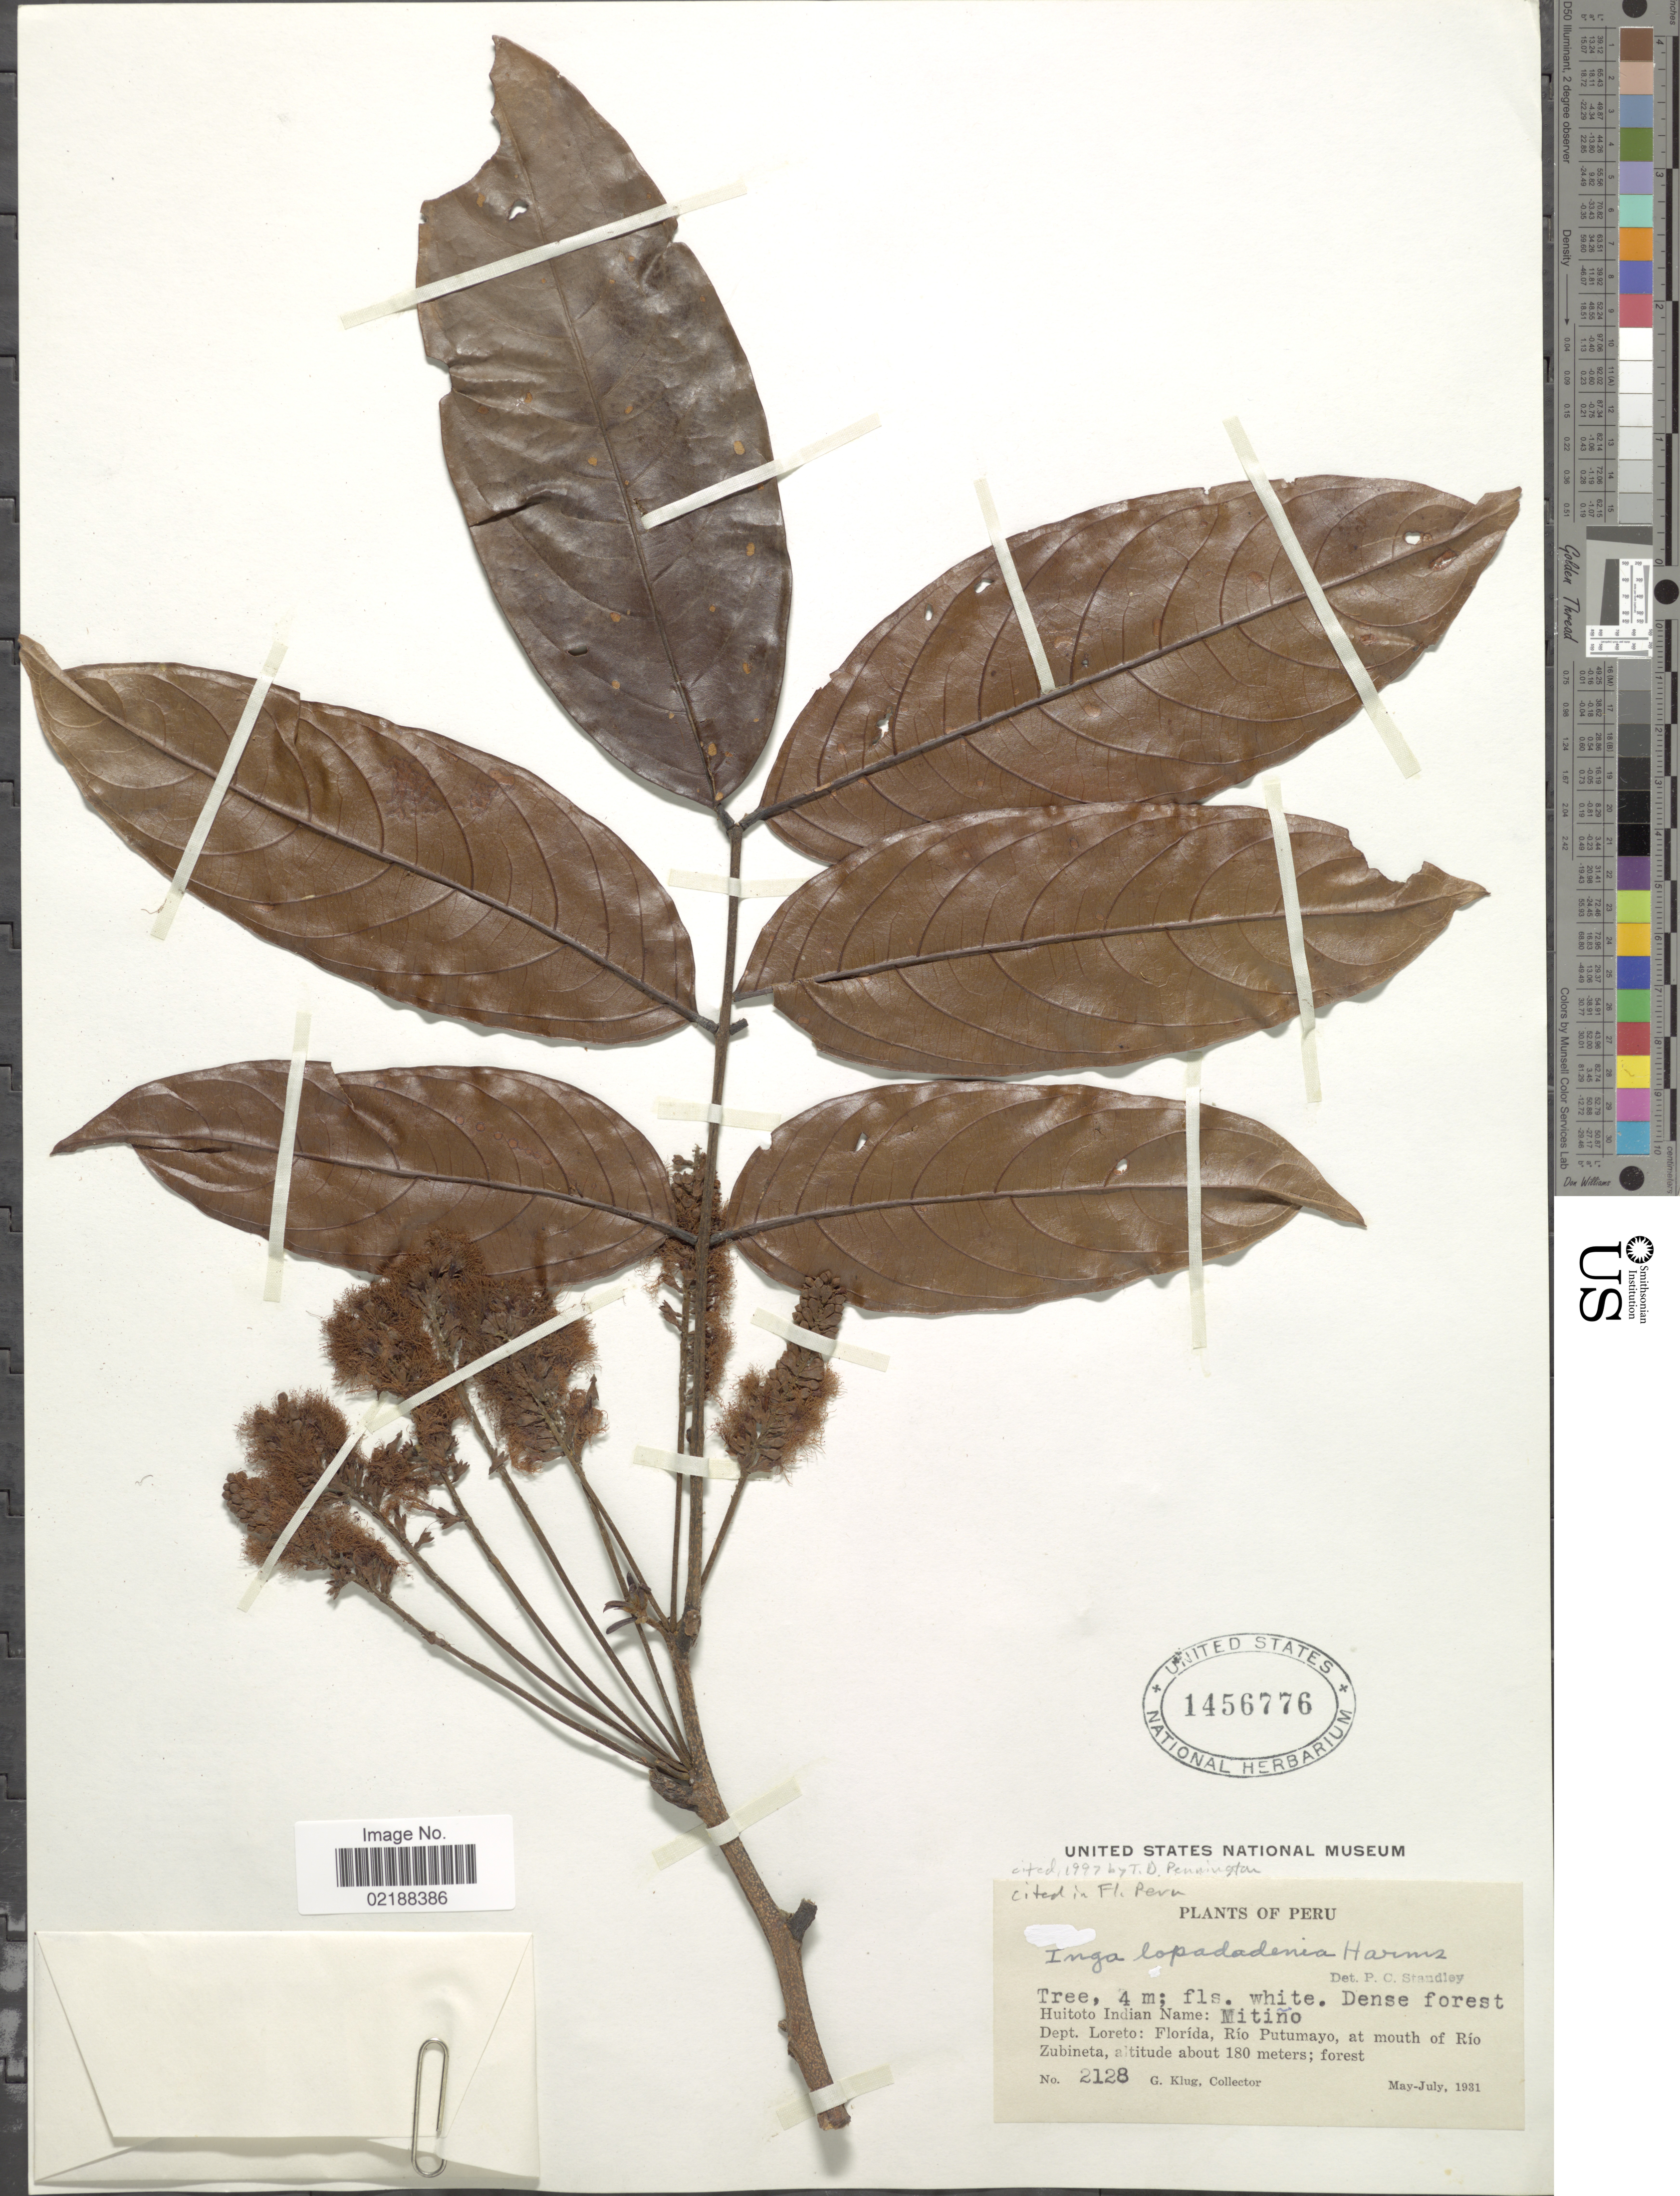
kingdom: Plantae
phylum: Tracheophyta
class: Magnoliopsida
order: Fabales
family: Fabaceae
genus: Inga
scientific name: Inga lopadadenia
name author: Harms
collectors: G. Klug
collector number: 2128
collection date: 1931-05/1931-07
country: Peru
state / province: Loreto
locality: Florida, Rio Putumayo, at mouth of Rio Zubineta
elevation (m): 180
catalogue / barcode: US 1456776